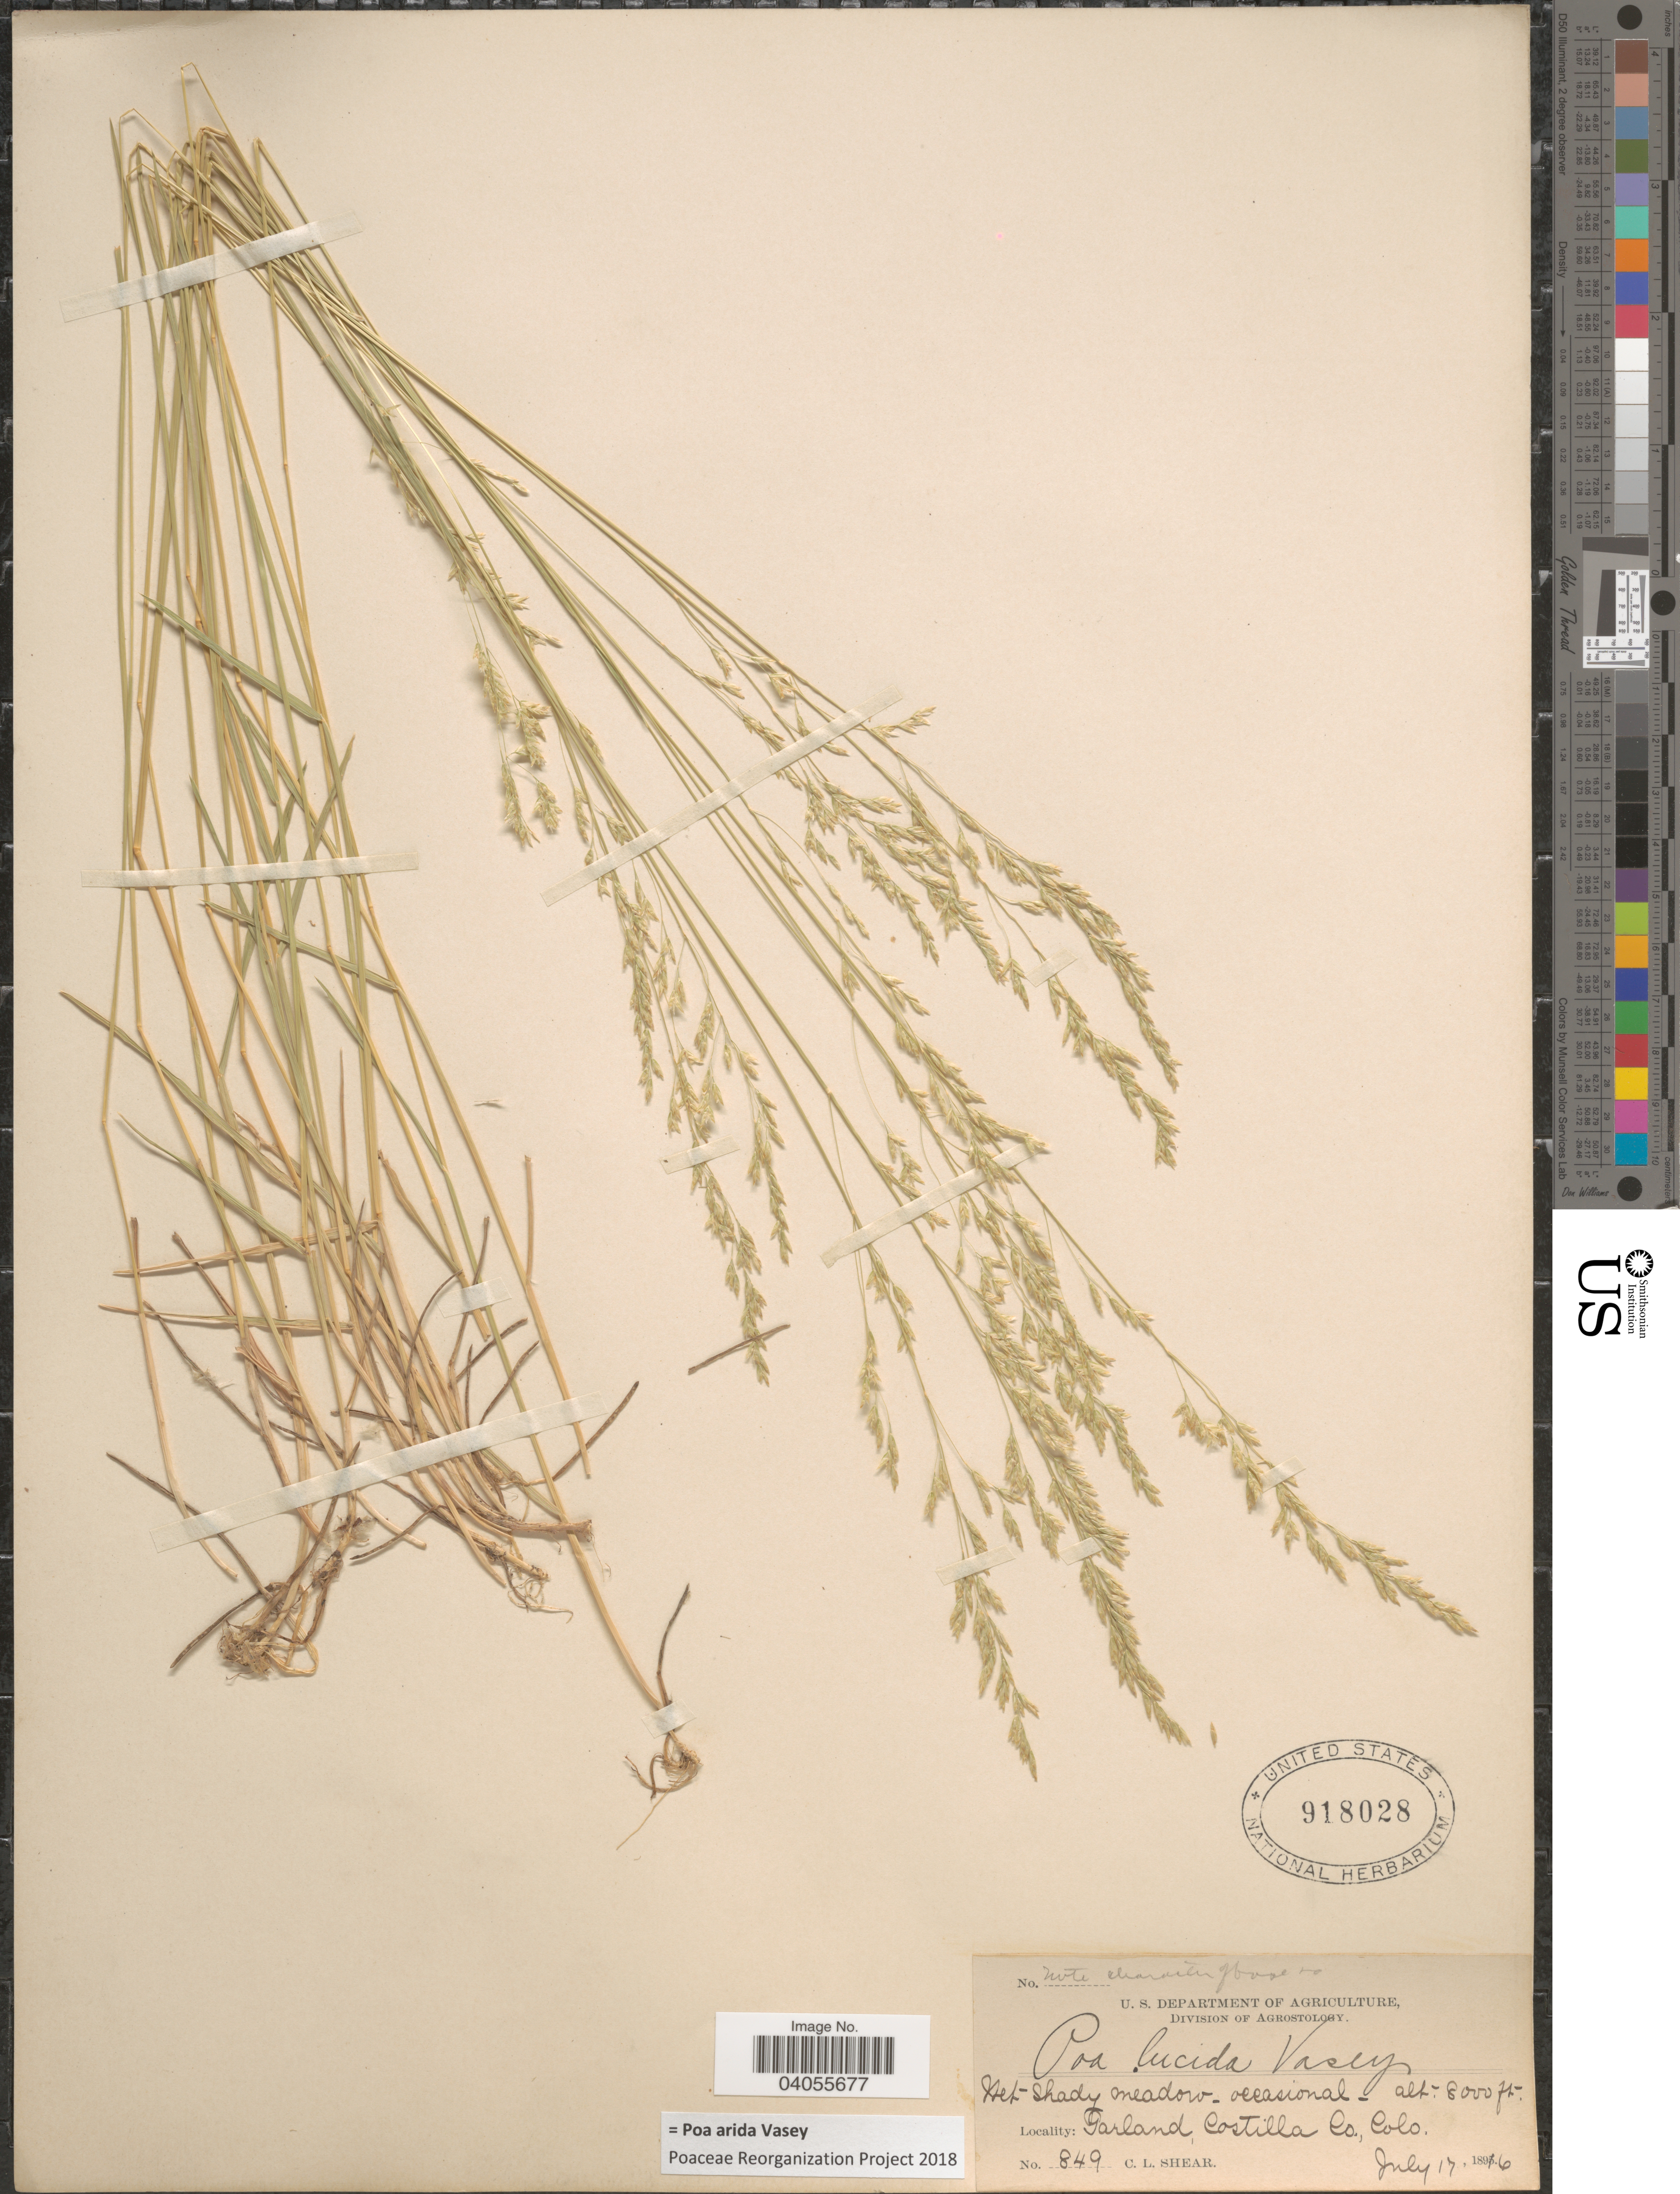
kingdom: Plantae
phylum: Tracheophyta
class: Liliopsida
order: Poales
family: Poaceae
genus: Poa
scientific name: Poa arida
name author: Vasey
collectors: C. L. Shear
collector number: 849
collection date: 1896-07-17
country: United States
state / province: Colorado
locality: Garland, Costilla Co.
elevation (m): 2438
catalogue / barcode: US 918028